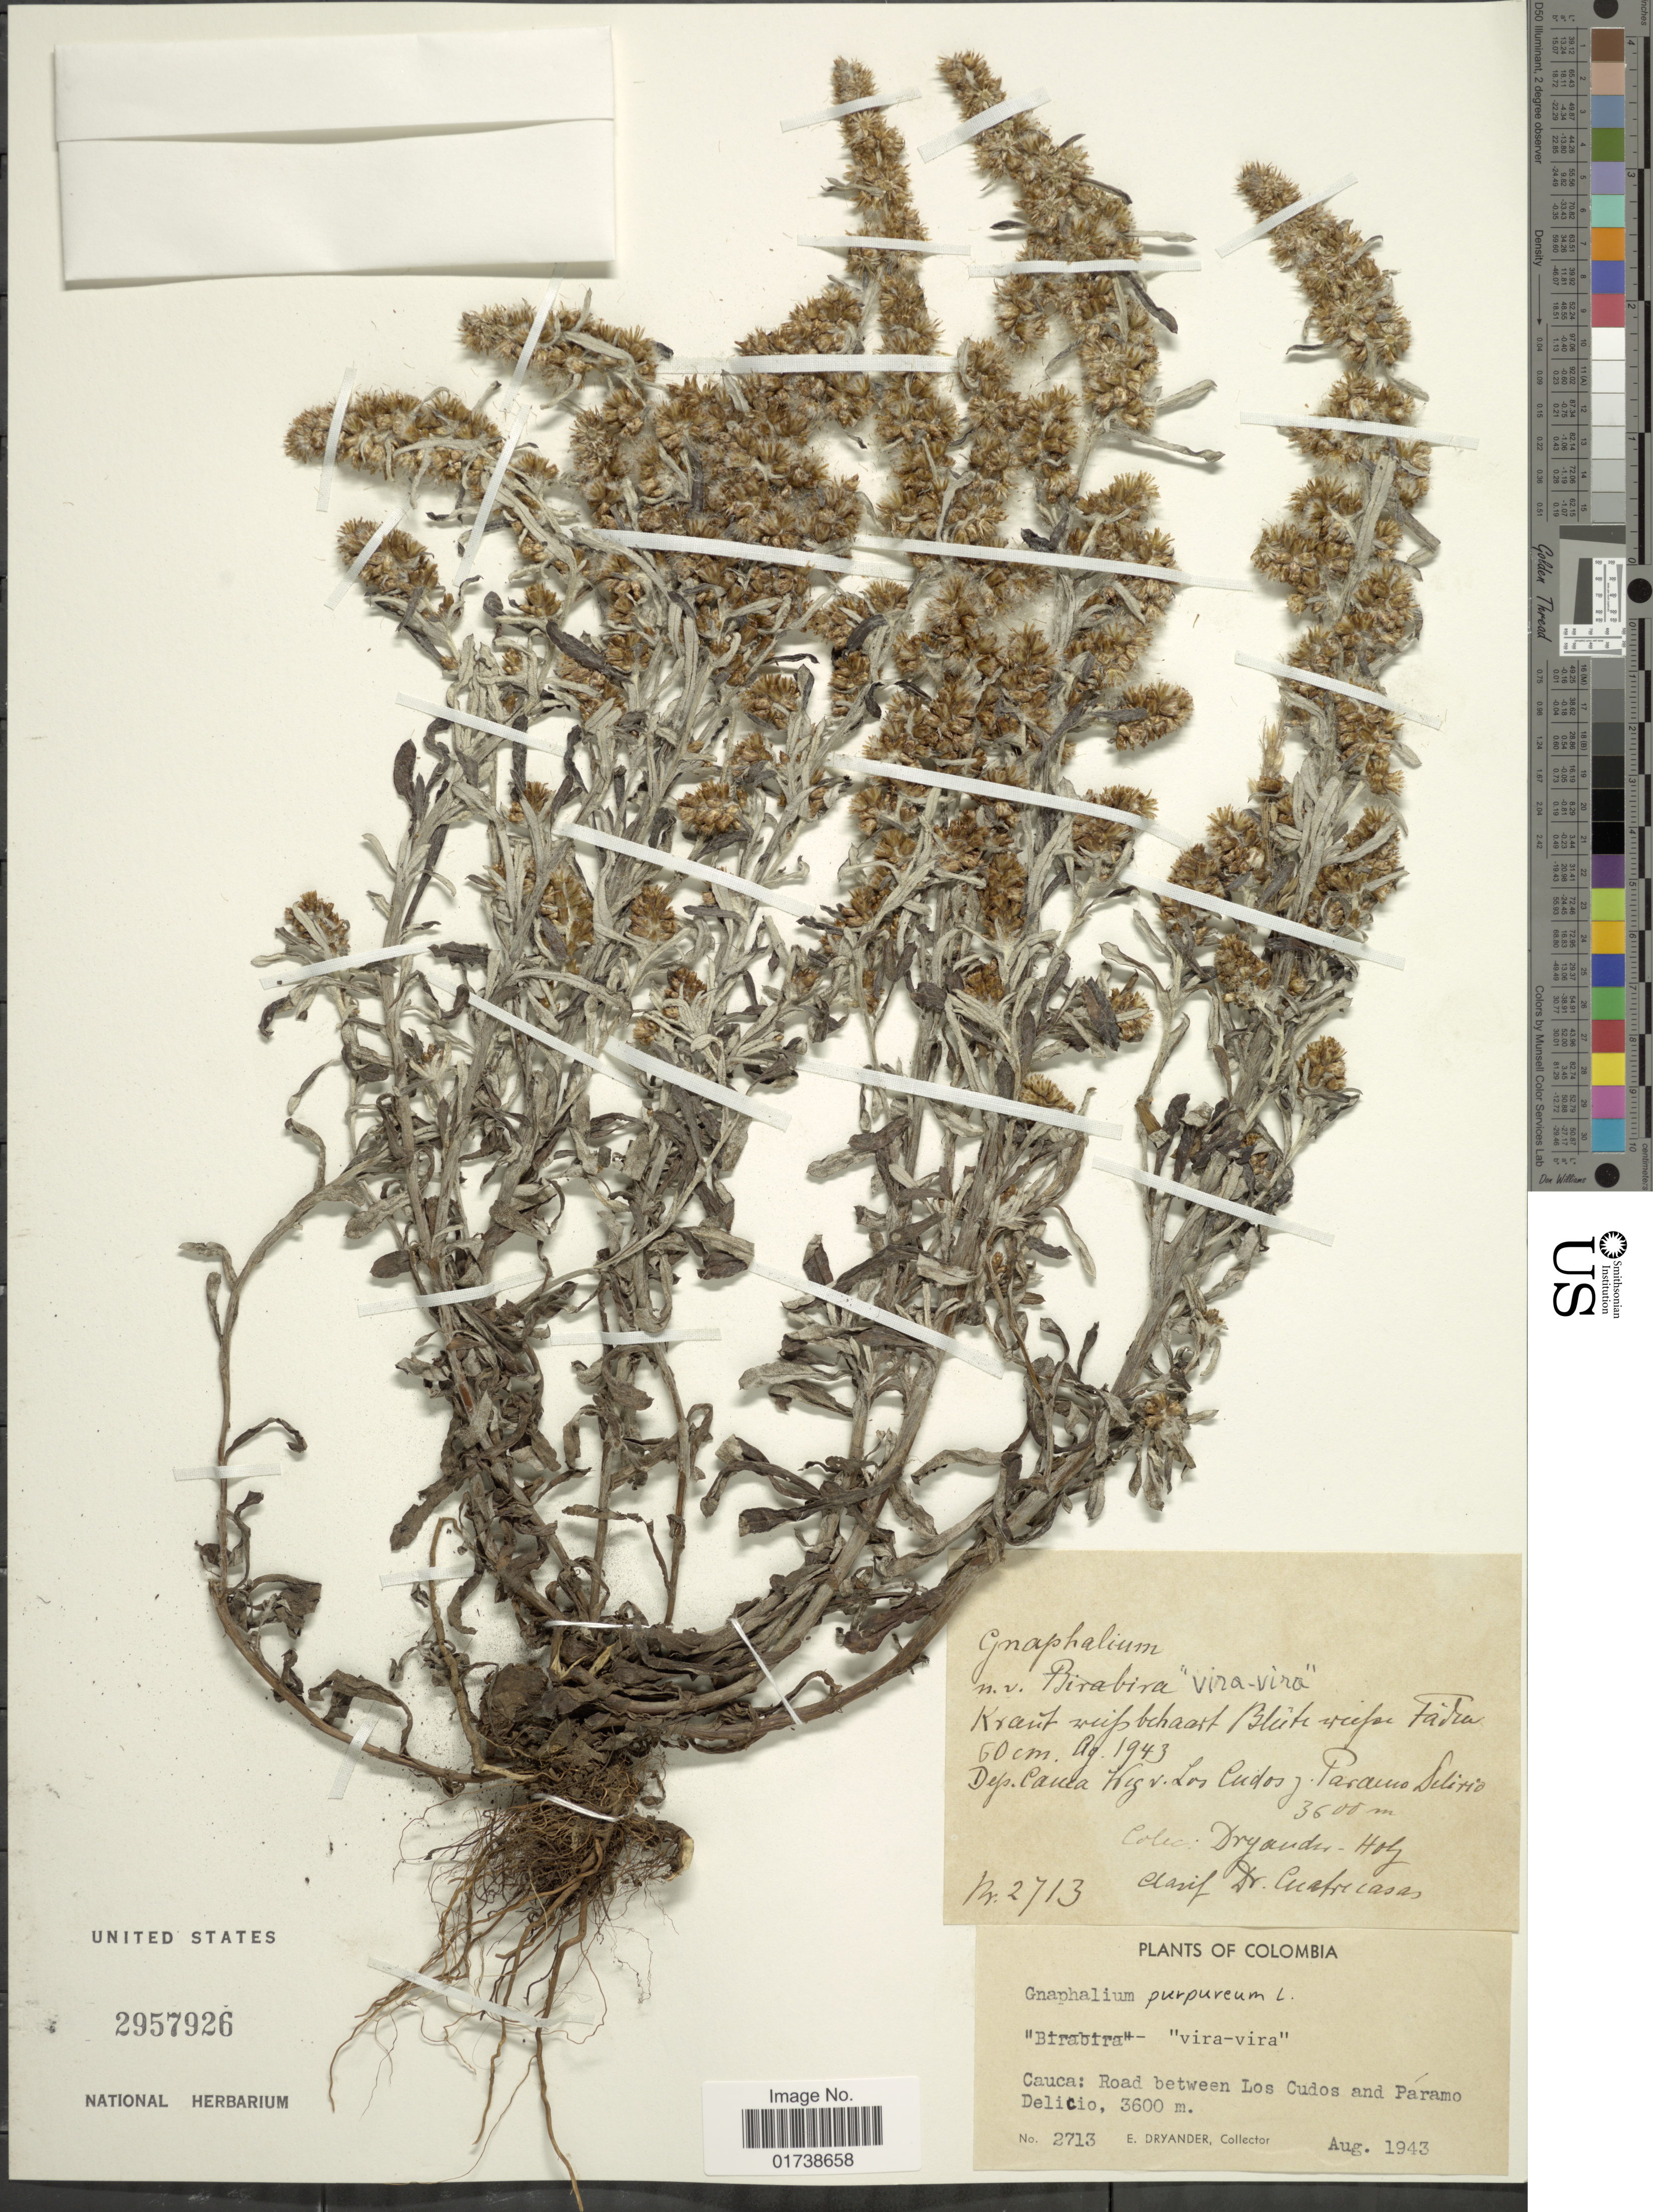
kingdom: Plantae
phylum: Tracheophyta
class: Magnoliopsida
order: Asterales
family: Asteraceae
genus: Gamochaeta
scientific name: Gamochaeta purpurea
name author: (L.) Cabrera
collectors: E. Dryander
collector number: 2713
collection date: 1943-08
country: Colombia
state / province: Cauca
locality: Cauca: Road between Los Cudos and Paramo Delicio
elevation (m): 3600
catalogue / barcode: US 2957926